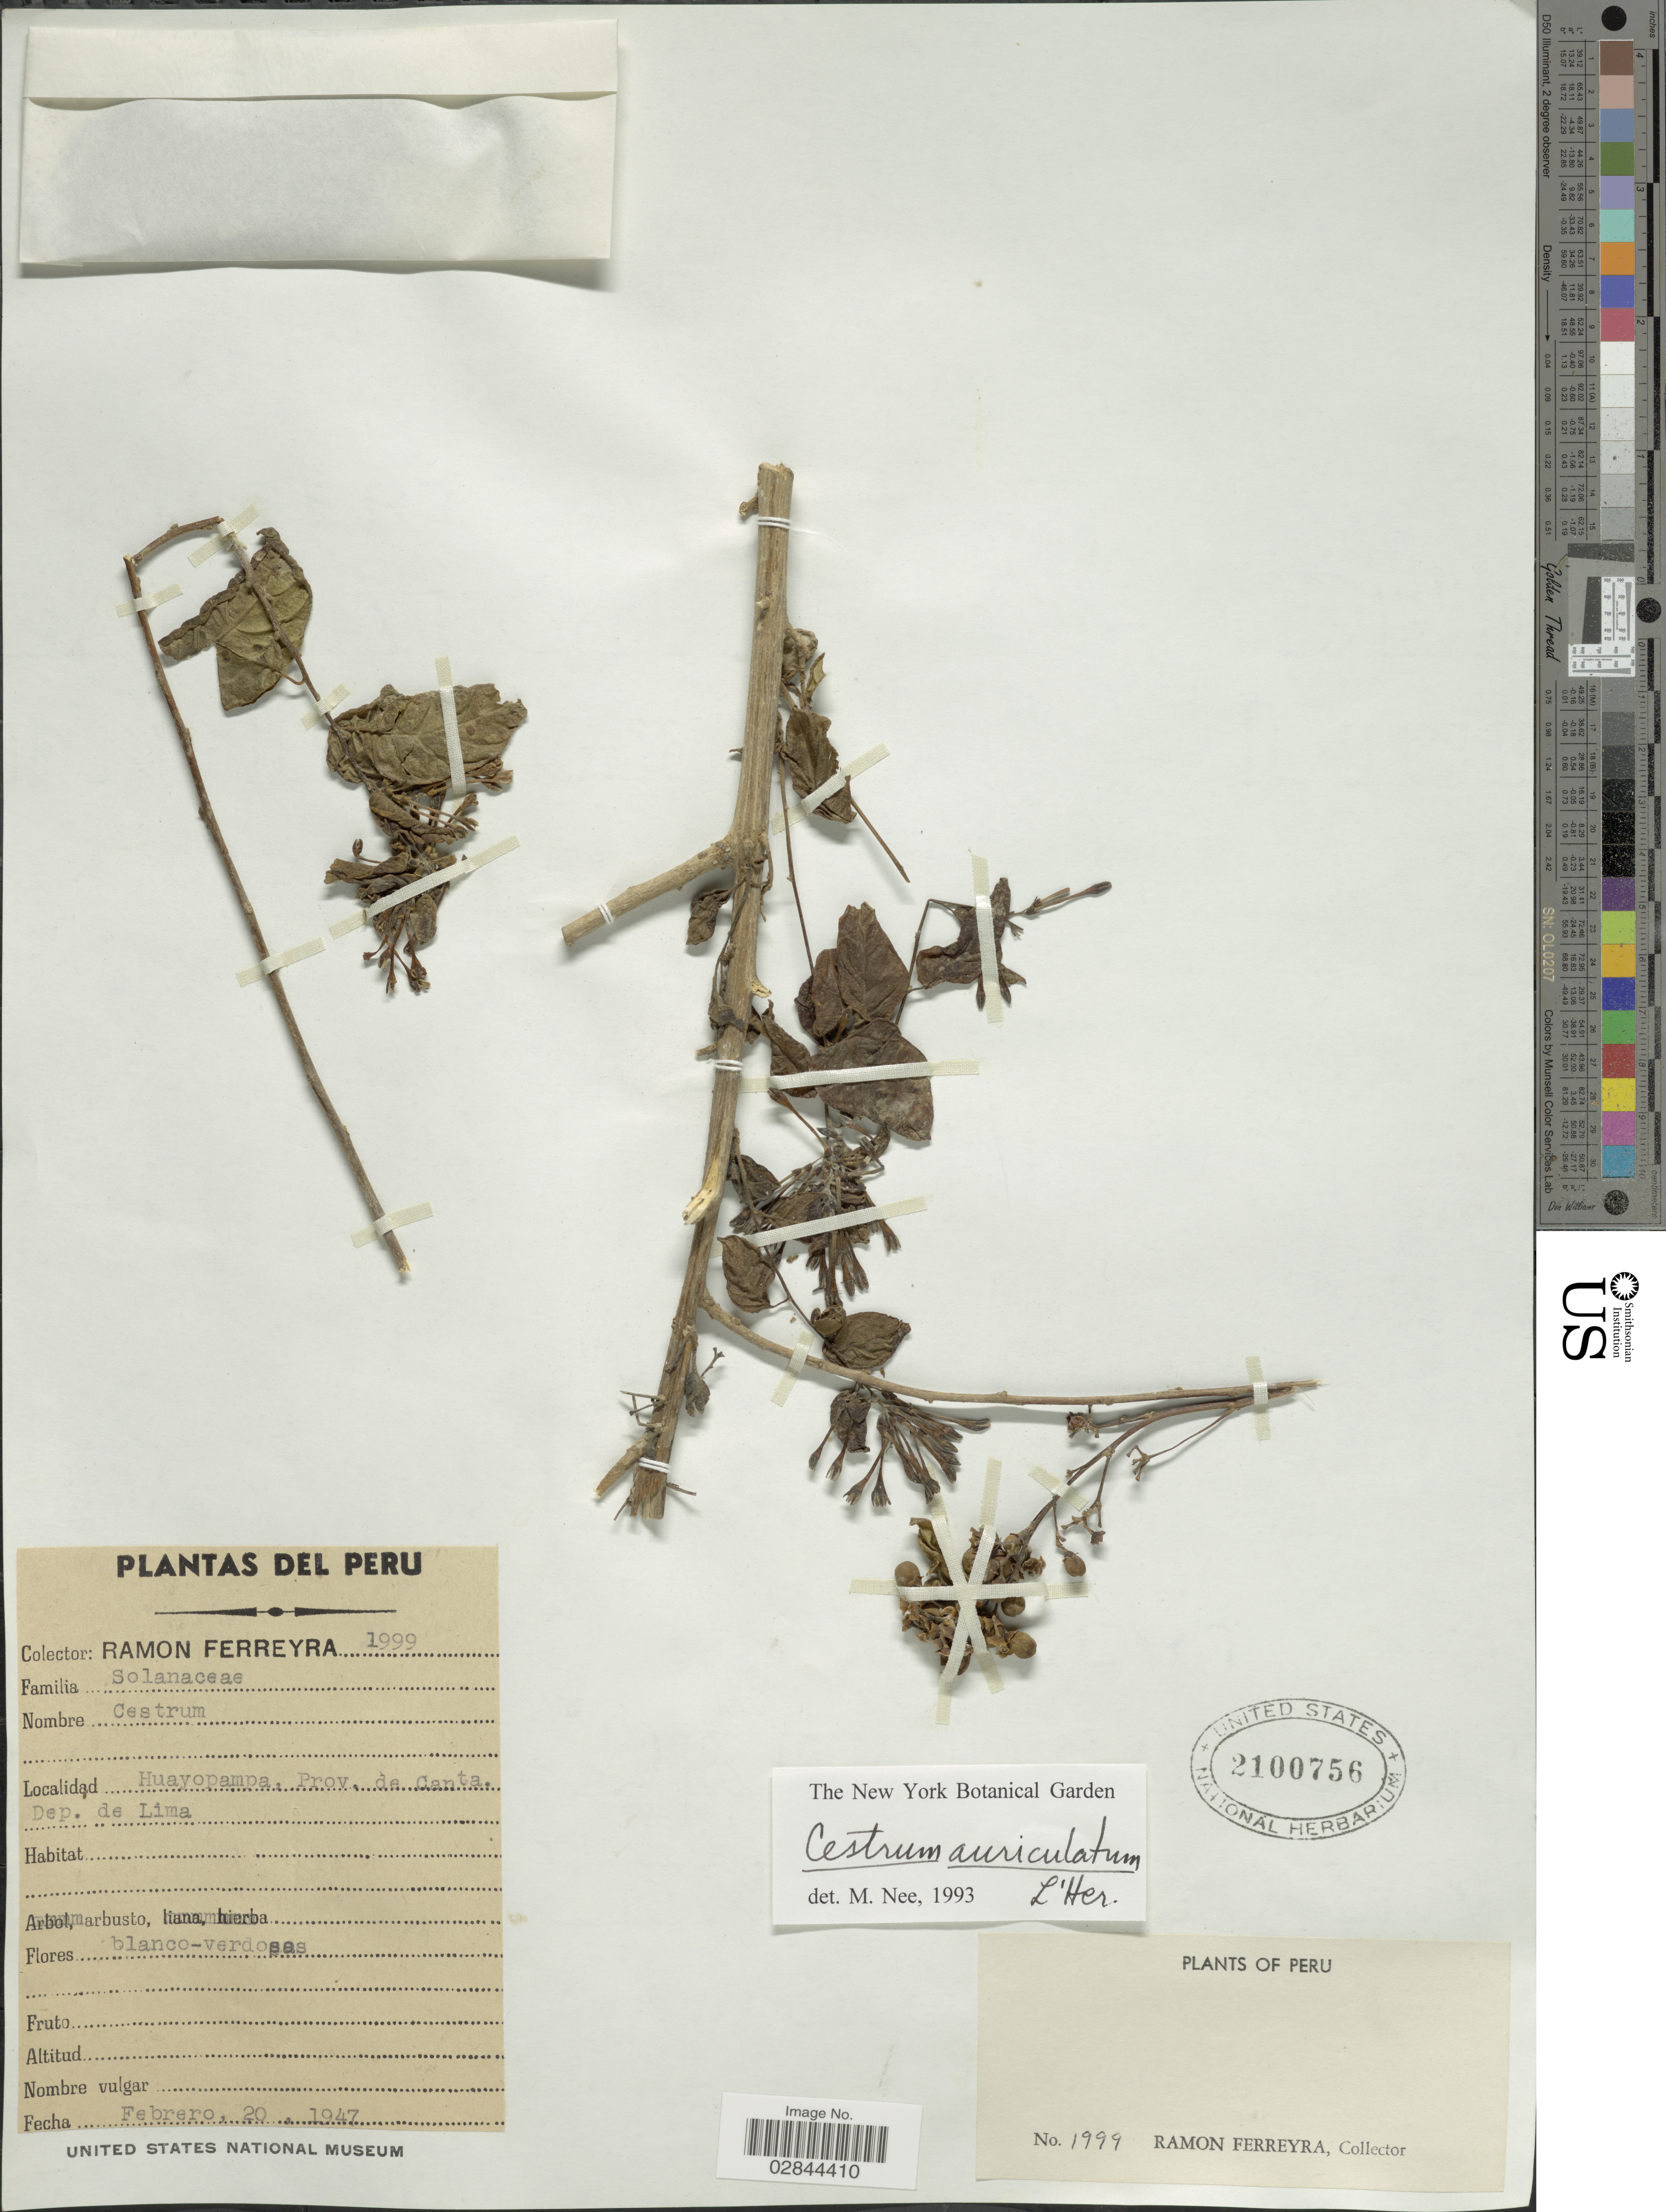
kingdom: Plantae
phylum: Tracheophyta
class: Magnoliopsida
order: Solanales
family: Solanaceae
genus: Cestrum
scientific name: Cestrum auriculatum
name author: L'Hér.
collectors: R. A. Ferreyra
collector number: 1999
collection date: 1947-02-20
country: Peru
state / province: Lima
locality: Huayopampa, Prov. de Canta, Dep. de Lima.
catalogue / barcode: US 2100756